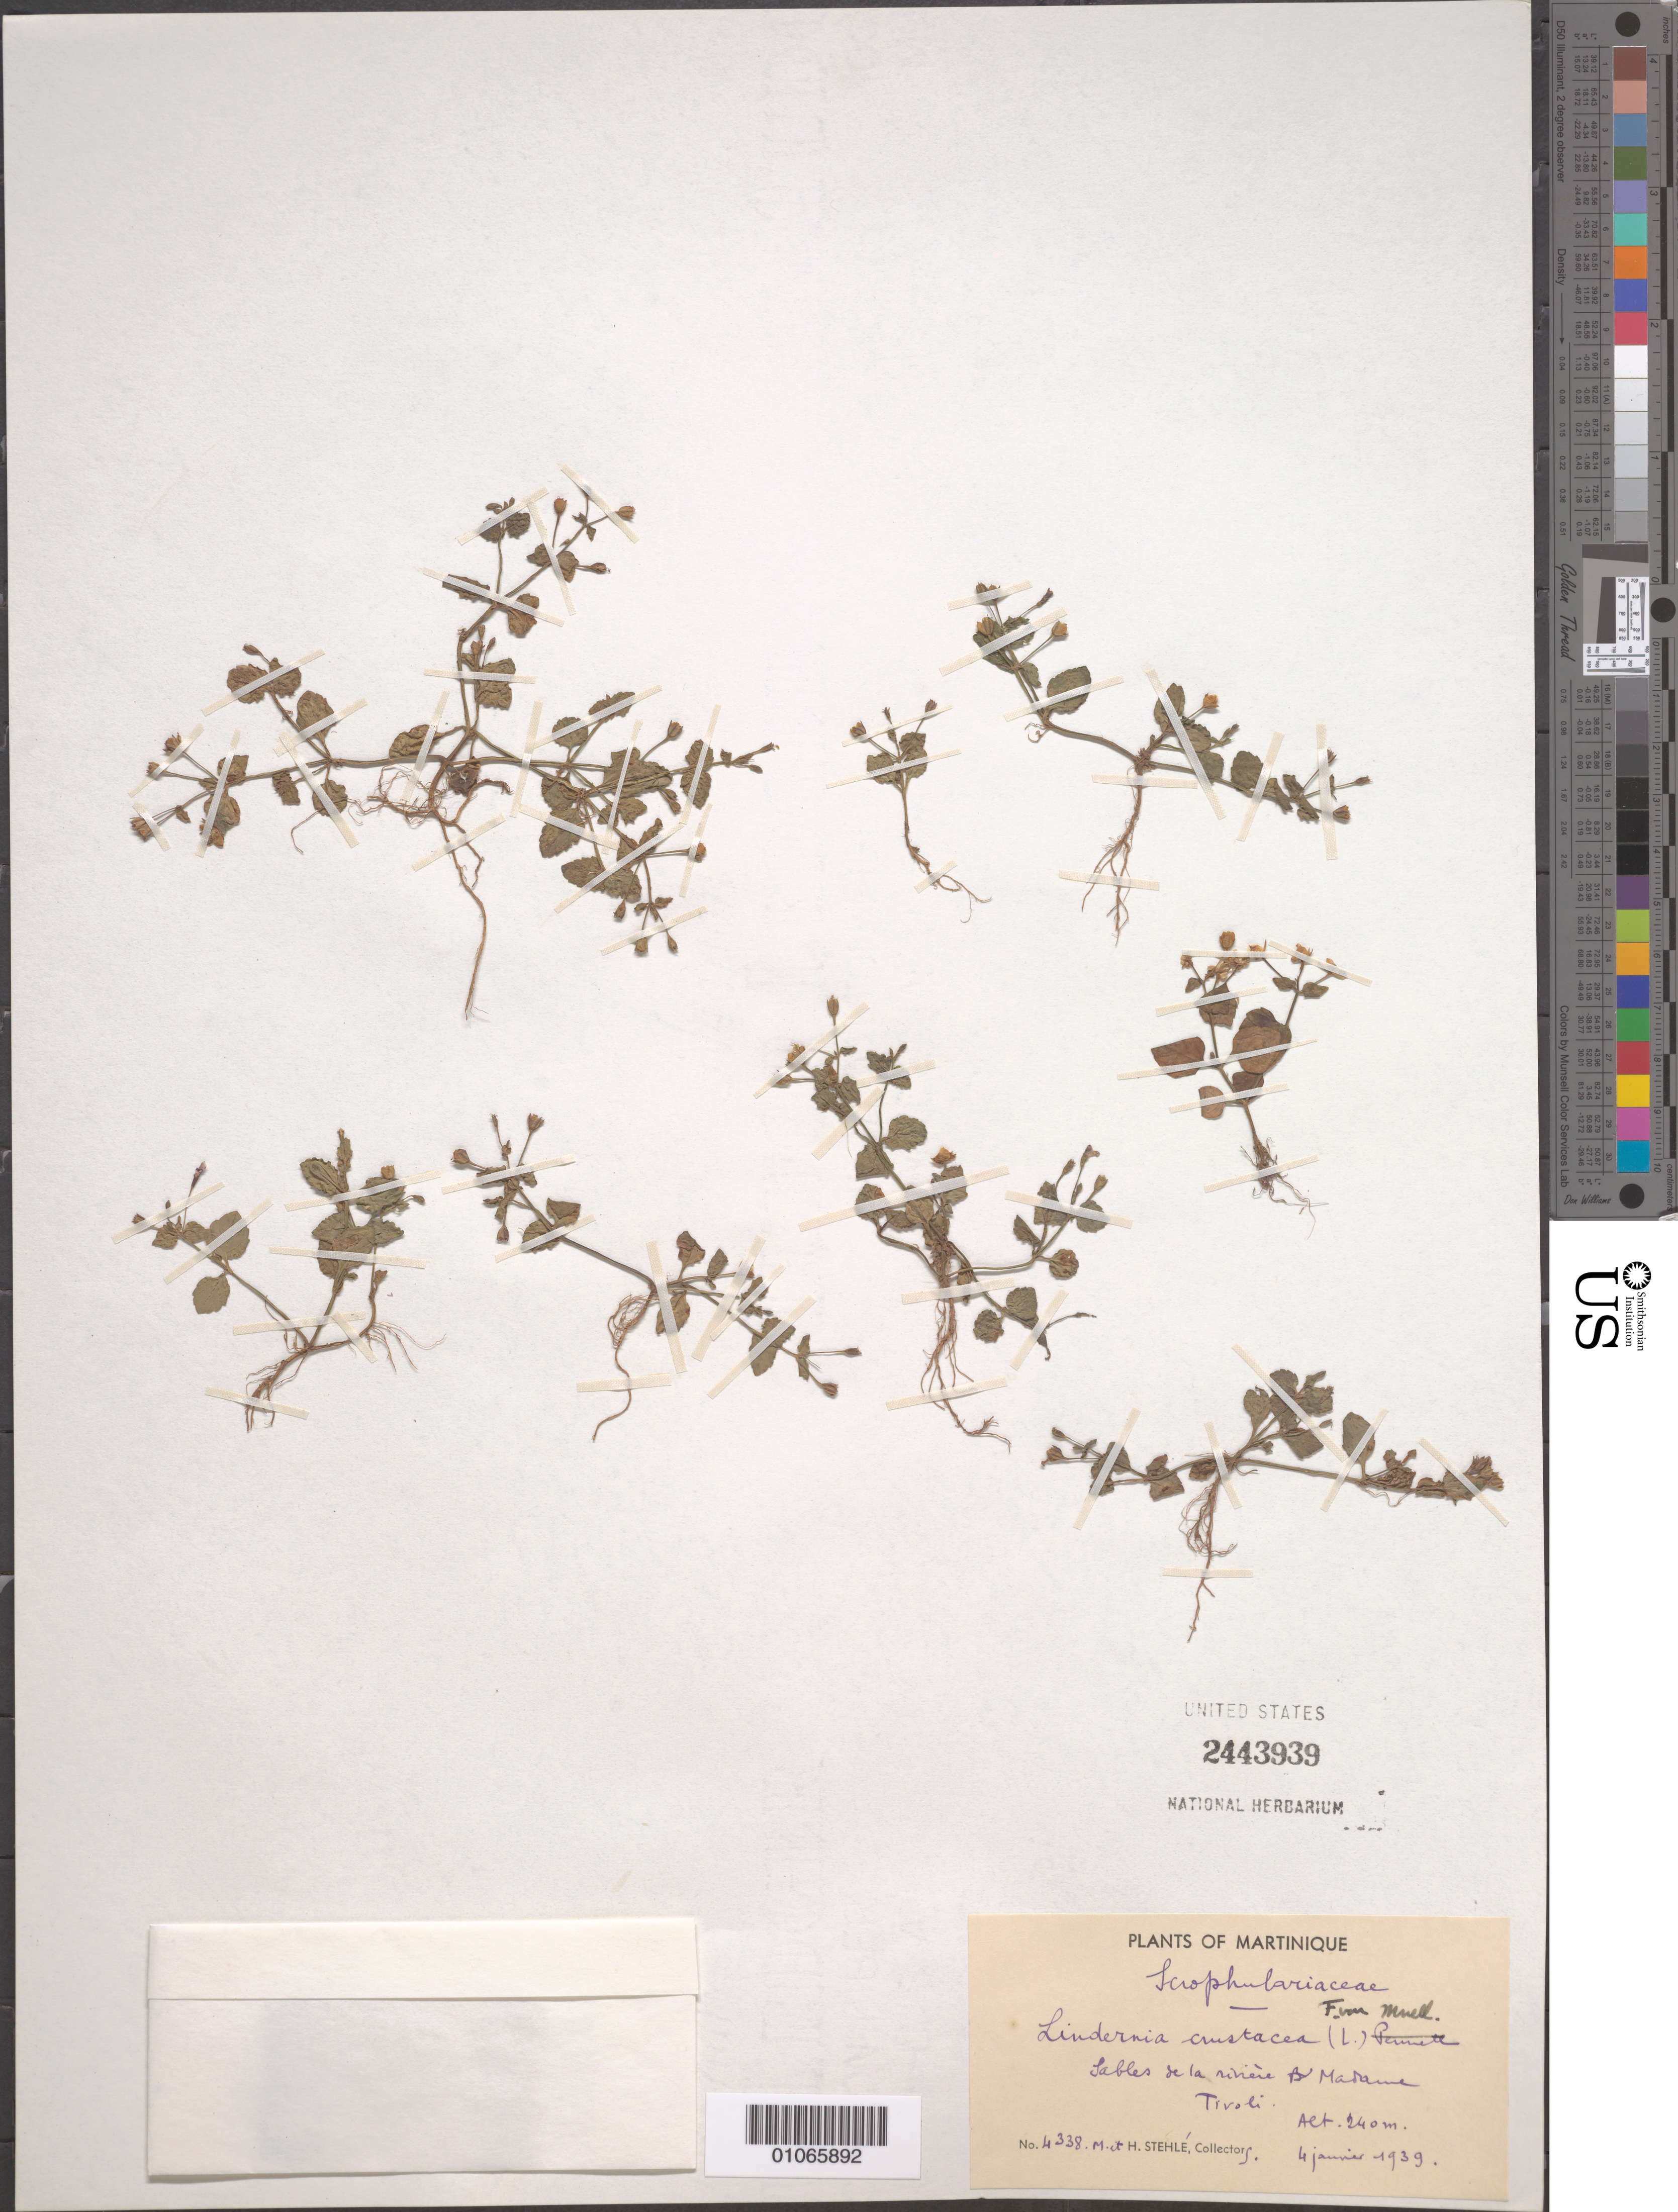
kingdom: Plantae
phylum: Tracheophyta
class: Magnoliopsida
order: Lamiales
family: Linderniaceae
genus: Lindernia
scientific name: Lindernia crustacea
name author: (L.) F. Muell.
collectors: H. Stehlé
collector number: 4338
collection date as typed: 04 Jan 1939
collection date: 1939-01-04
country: Grenada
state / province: Saint Andrew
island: Grenada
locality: Tivoli, shores of the River Madame.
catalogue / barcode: US 2443939